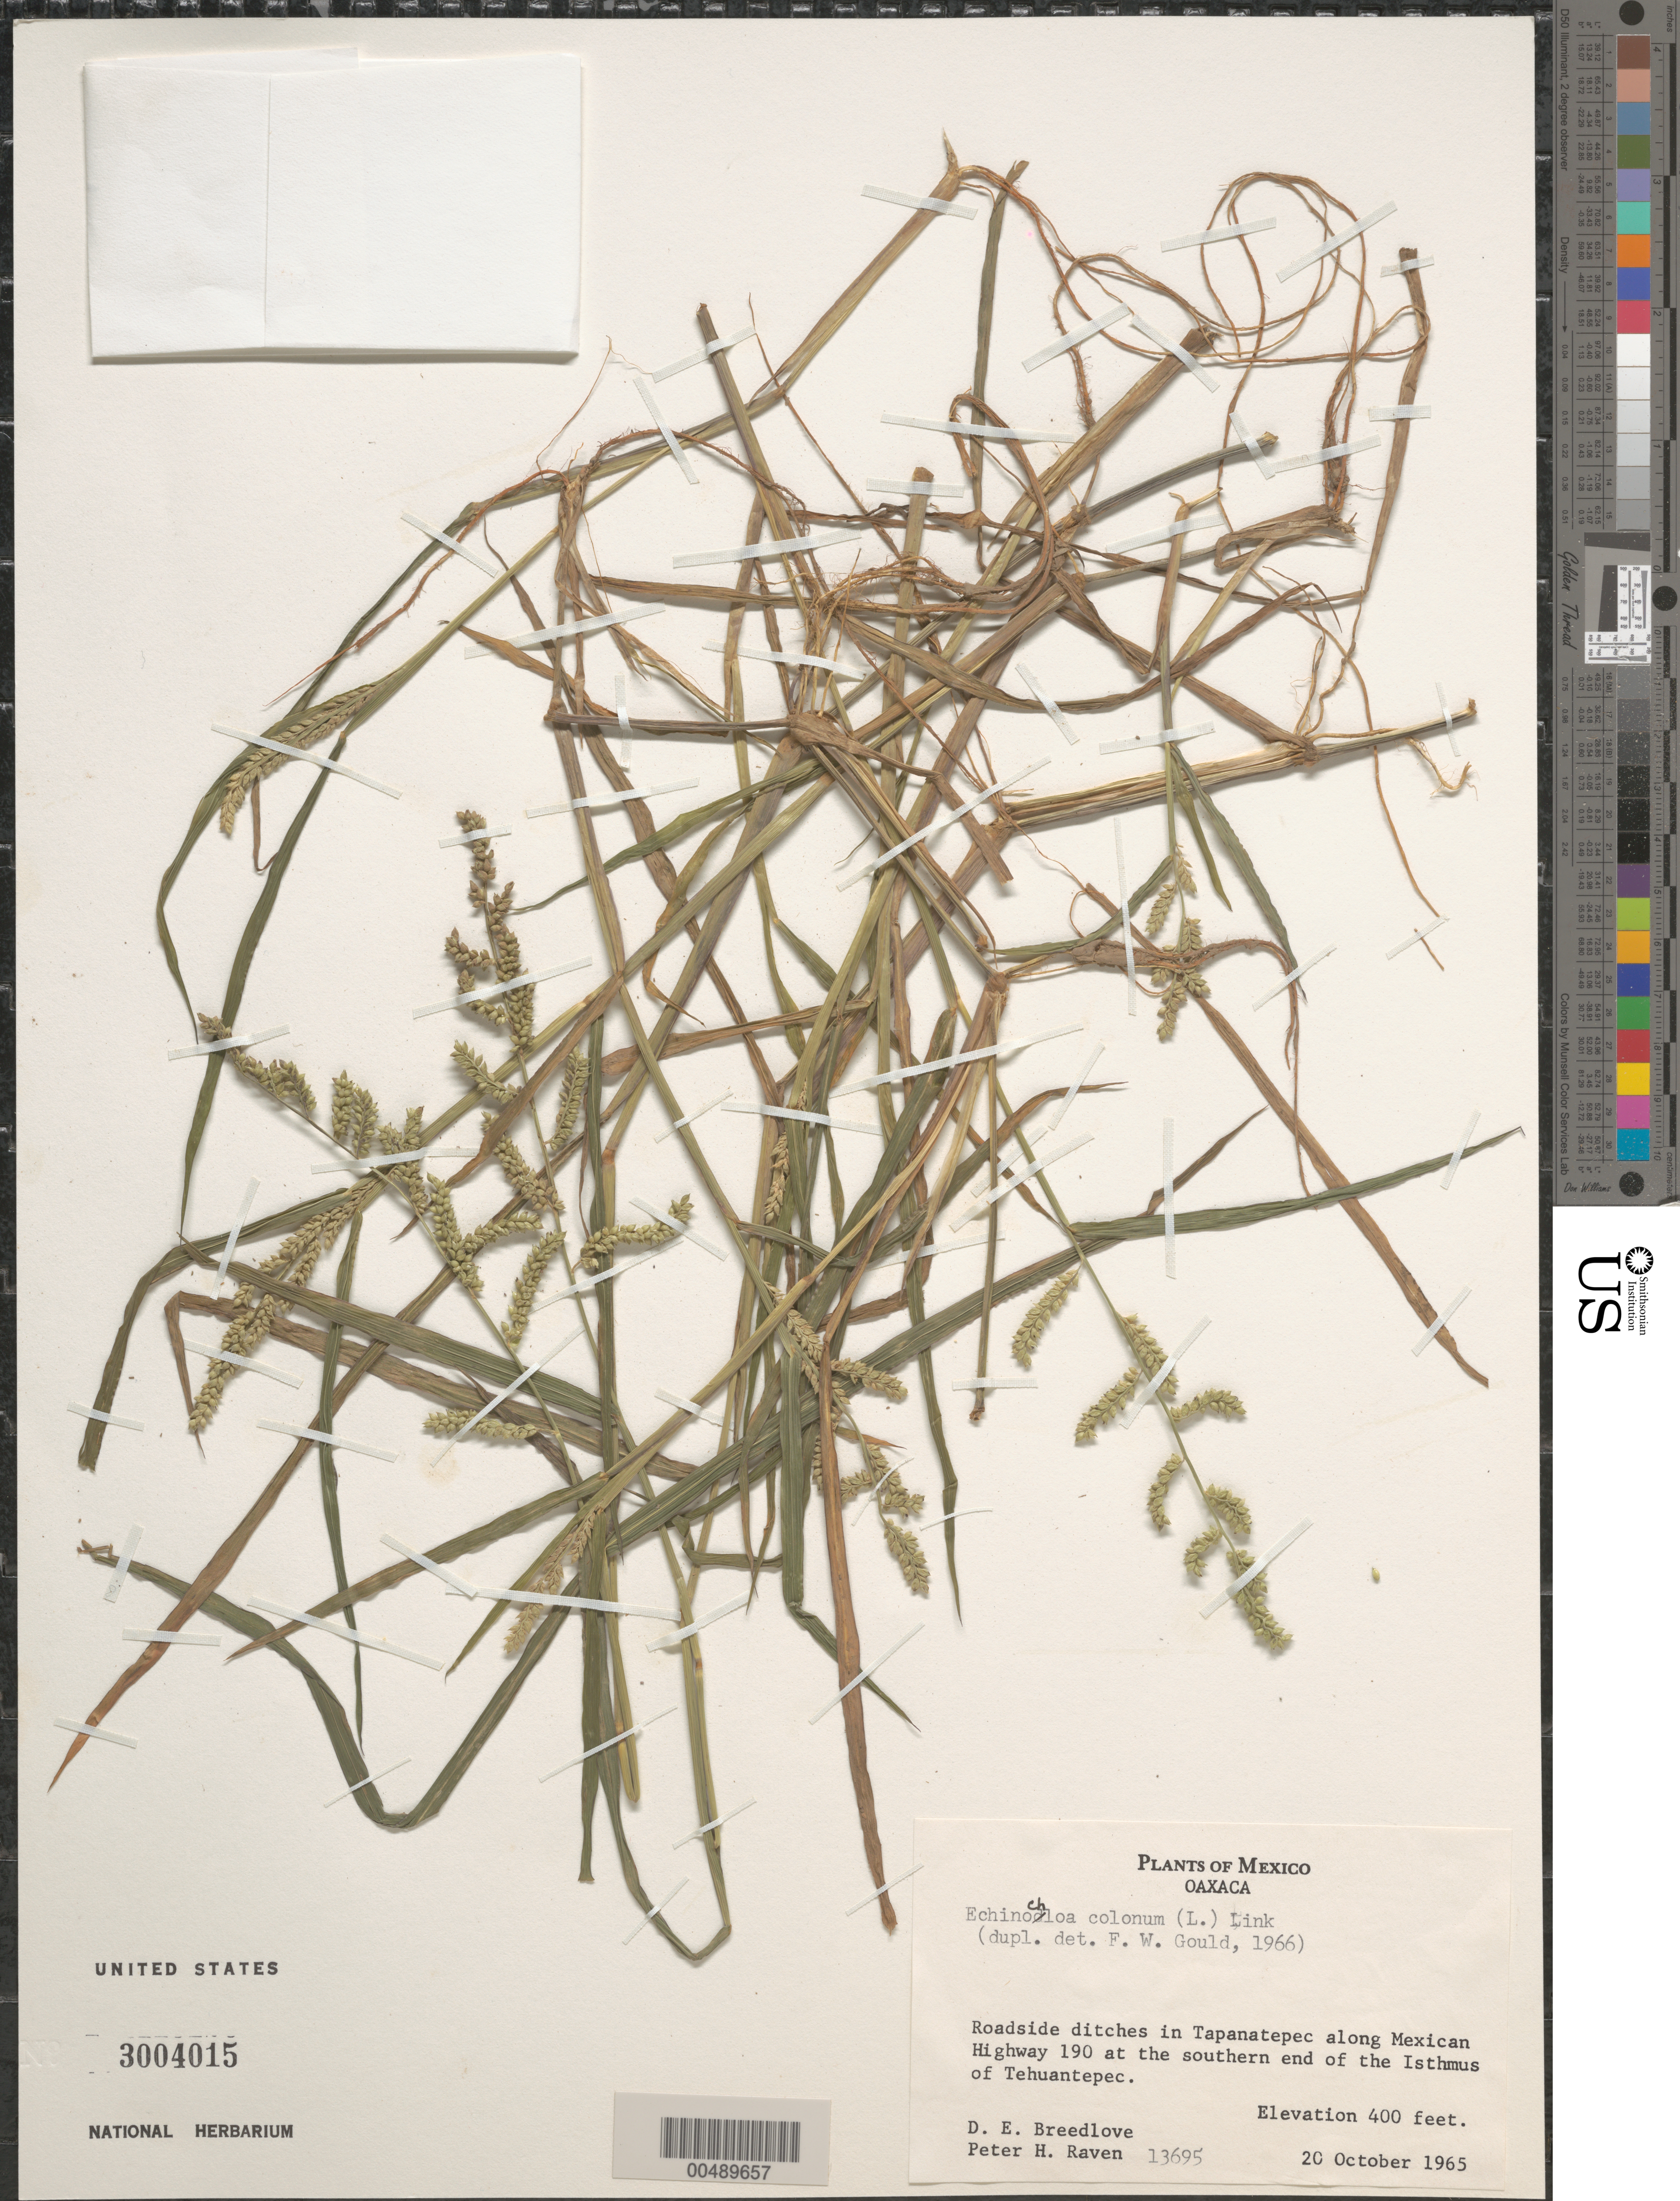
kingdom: Plantae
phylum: Tracheophyta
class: Liliopsida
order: Poales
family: Poaceae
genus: Echinochloa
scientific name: Echinochloa colona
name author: (L.) Link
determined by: Gould, F. W.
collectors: D. E. Breedlove & P. H. Raven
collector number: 13695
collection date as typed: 20 Oct 1965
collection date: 1965-10-20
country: Mexico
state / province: Oaxaca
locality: In Tapanatepec along Mexican Hwy 190 at the S end of the Isthmus of Tehuantepec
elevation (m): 122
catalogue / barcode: US 3004015